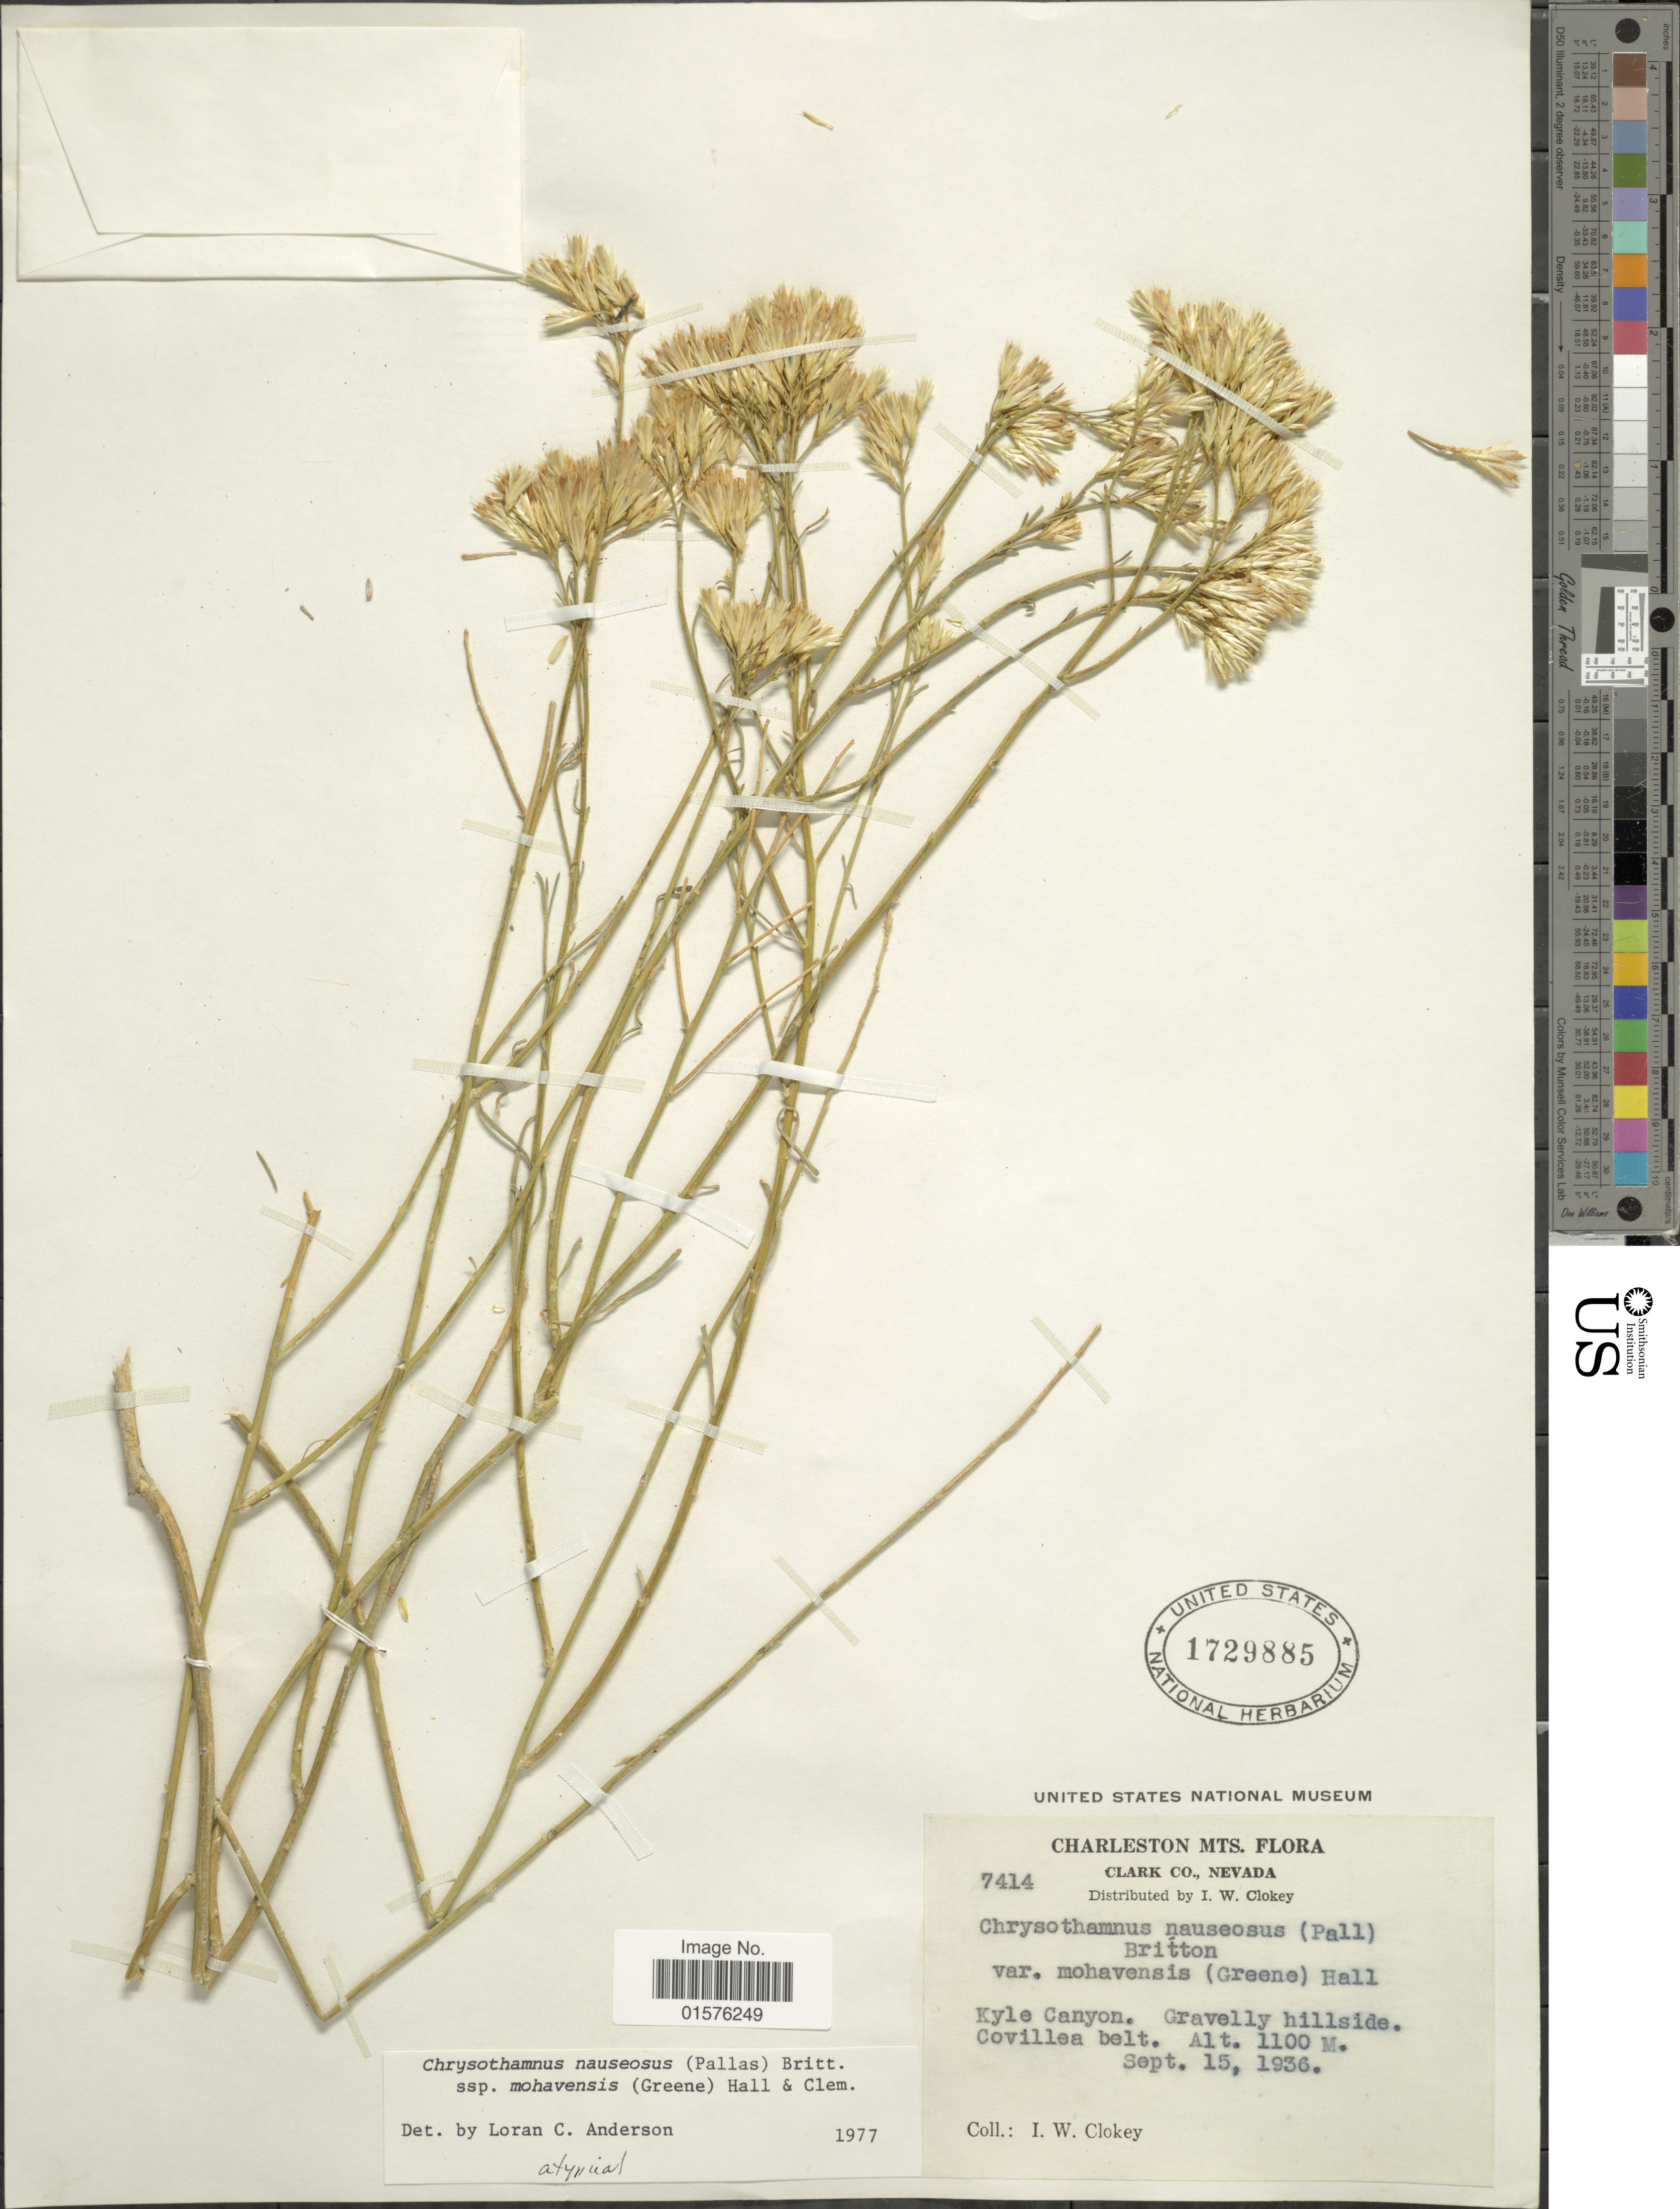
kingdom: Plantae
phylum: Tracheophyta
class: Magnoliopsida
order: Asterales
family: Asteraceae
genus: Ericameria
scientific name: Ericameria nauseosa var. mohavensis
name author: (S.W. Greene) G.L. Nesom & G.I. Baird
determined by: Urbatsch, Lowell E., Curator (LSU), Louisiana State University (UNITED STATES)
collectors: I. W. Clokey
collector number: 7414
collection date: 1936-09-15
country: United States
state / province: Nevada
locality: Charleston Mts., Clark Co., Kyle Canon, Gravelly hillside. Covillea belt.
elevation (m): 1100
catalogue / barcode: US 1729885